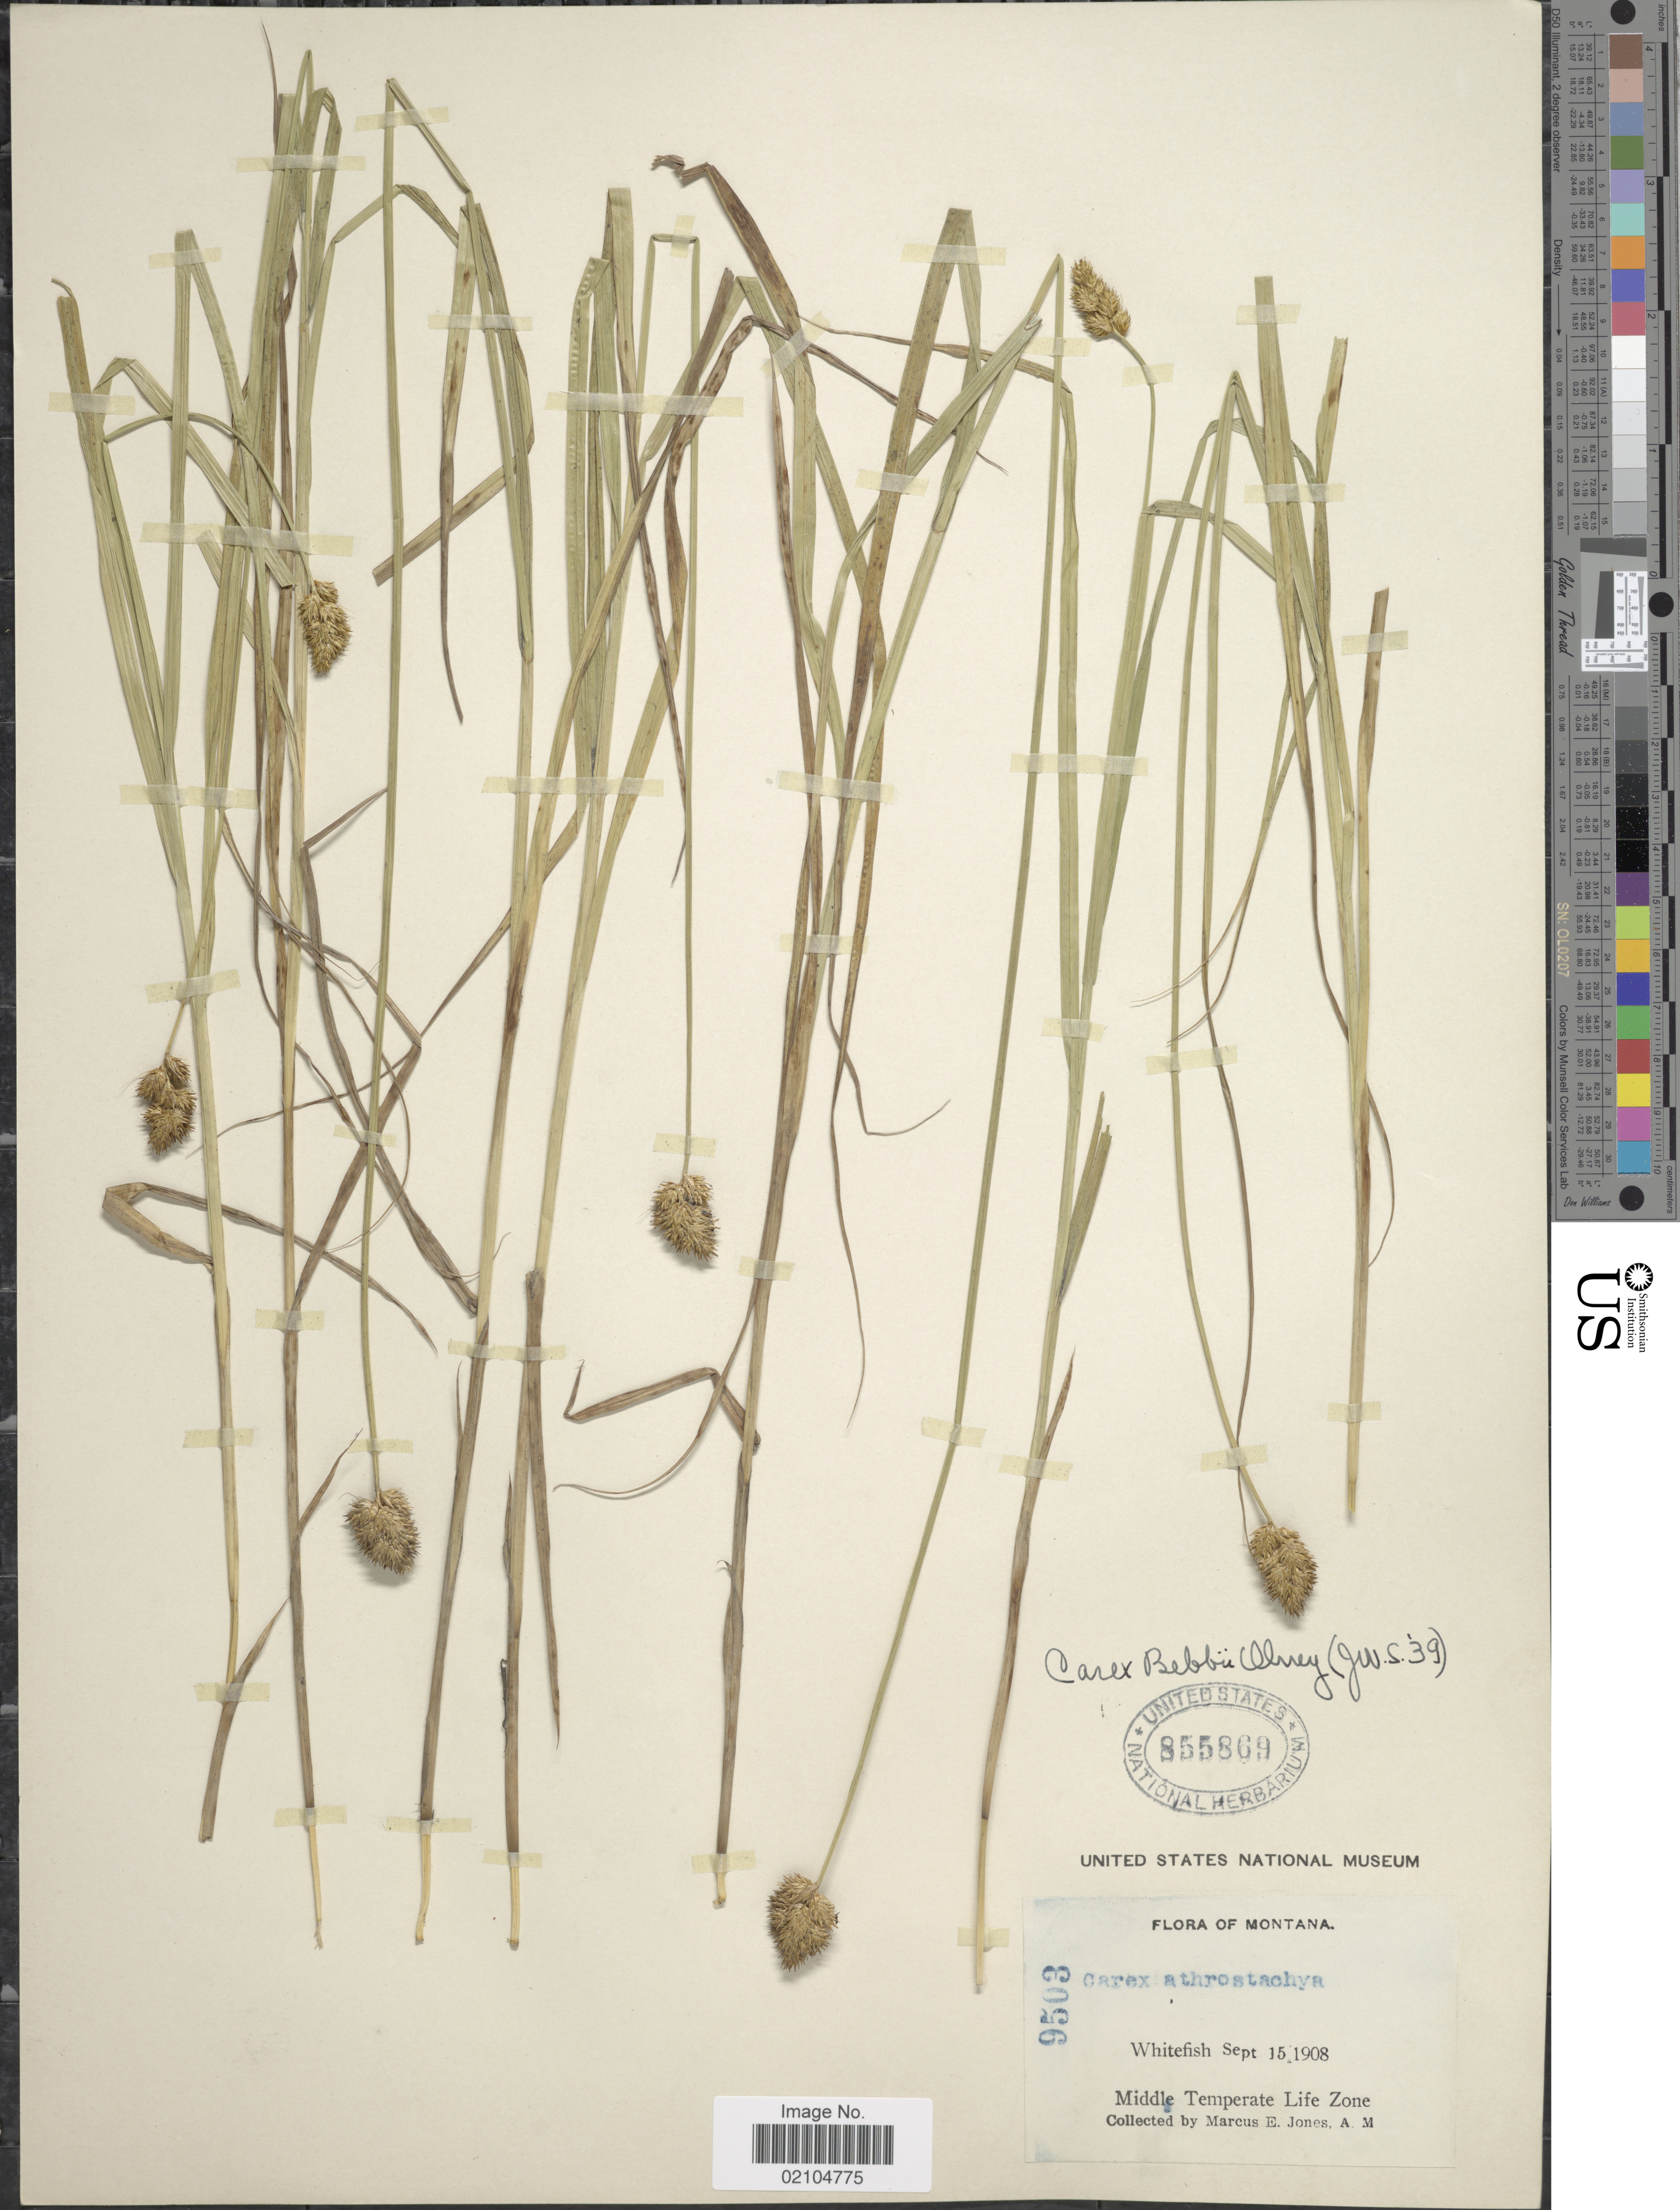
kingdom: Plantae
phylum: Tracheophyta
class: Liliopsida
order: Poales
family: Cyperaceae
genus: Carex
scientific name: Carex bebbii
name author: (L.H. Bailey) Olney ex Fernald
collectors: M. E. Jones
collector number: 9503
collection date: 1908-09-15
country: United States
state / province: Montana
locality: Whitefish, Middle Temperate Life Zone.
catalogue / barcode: US 855869